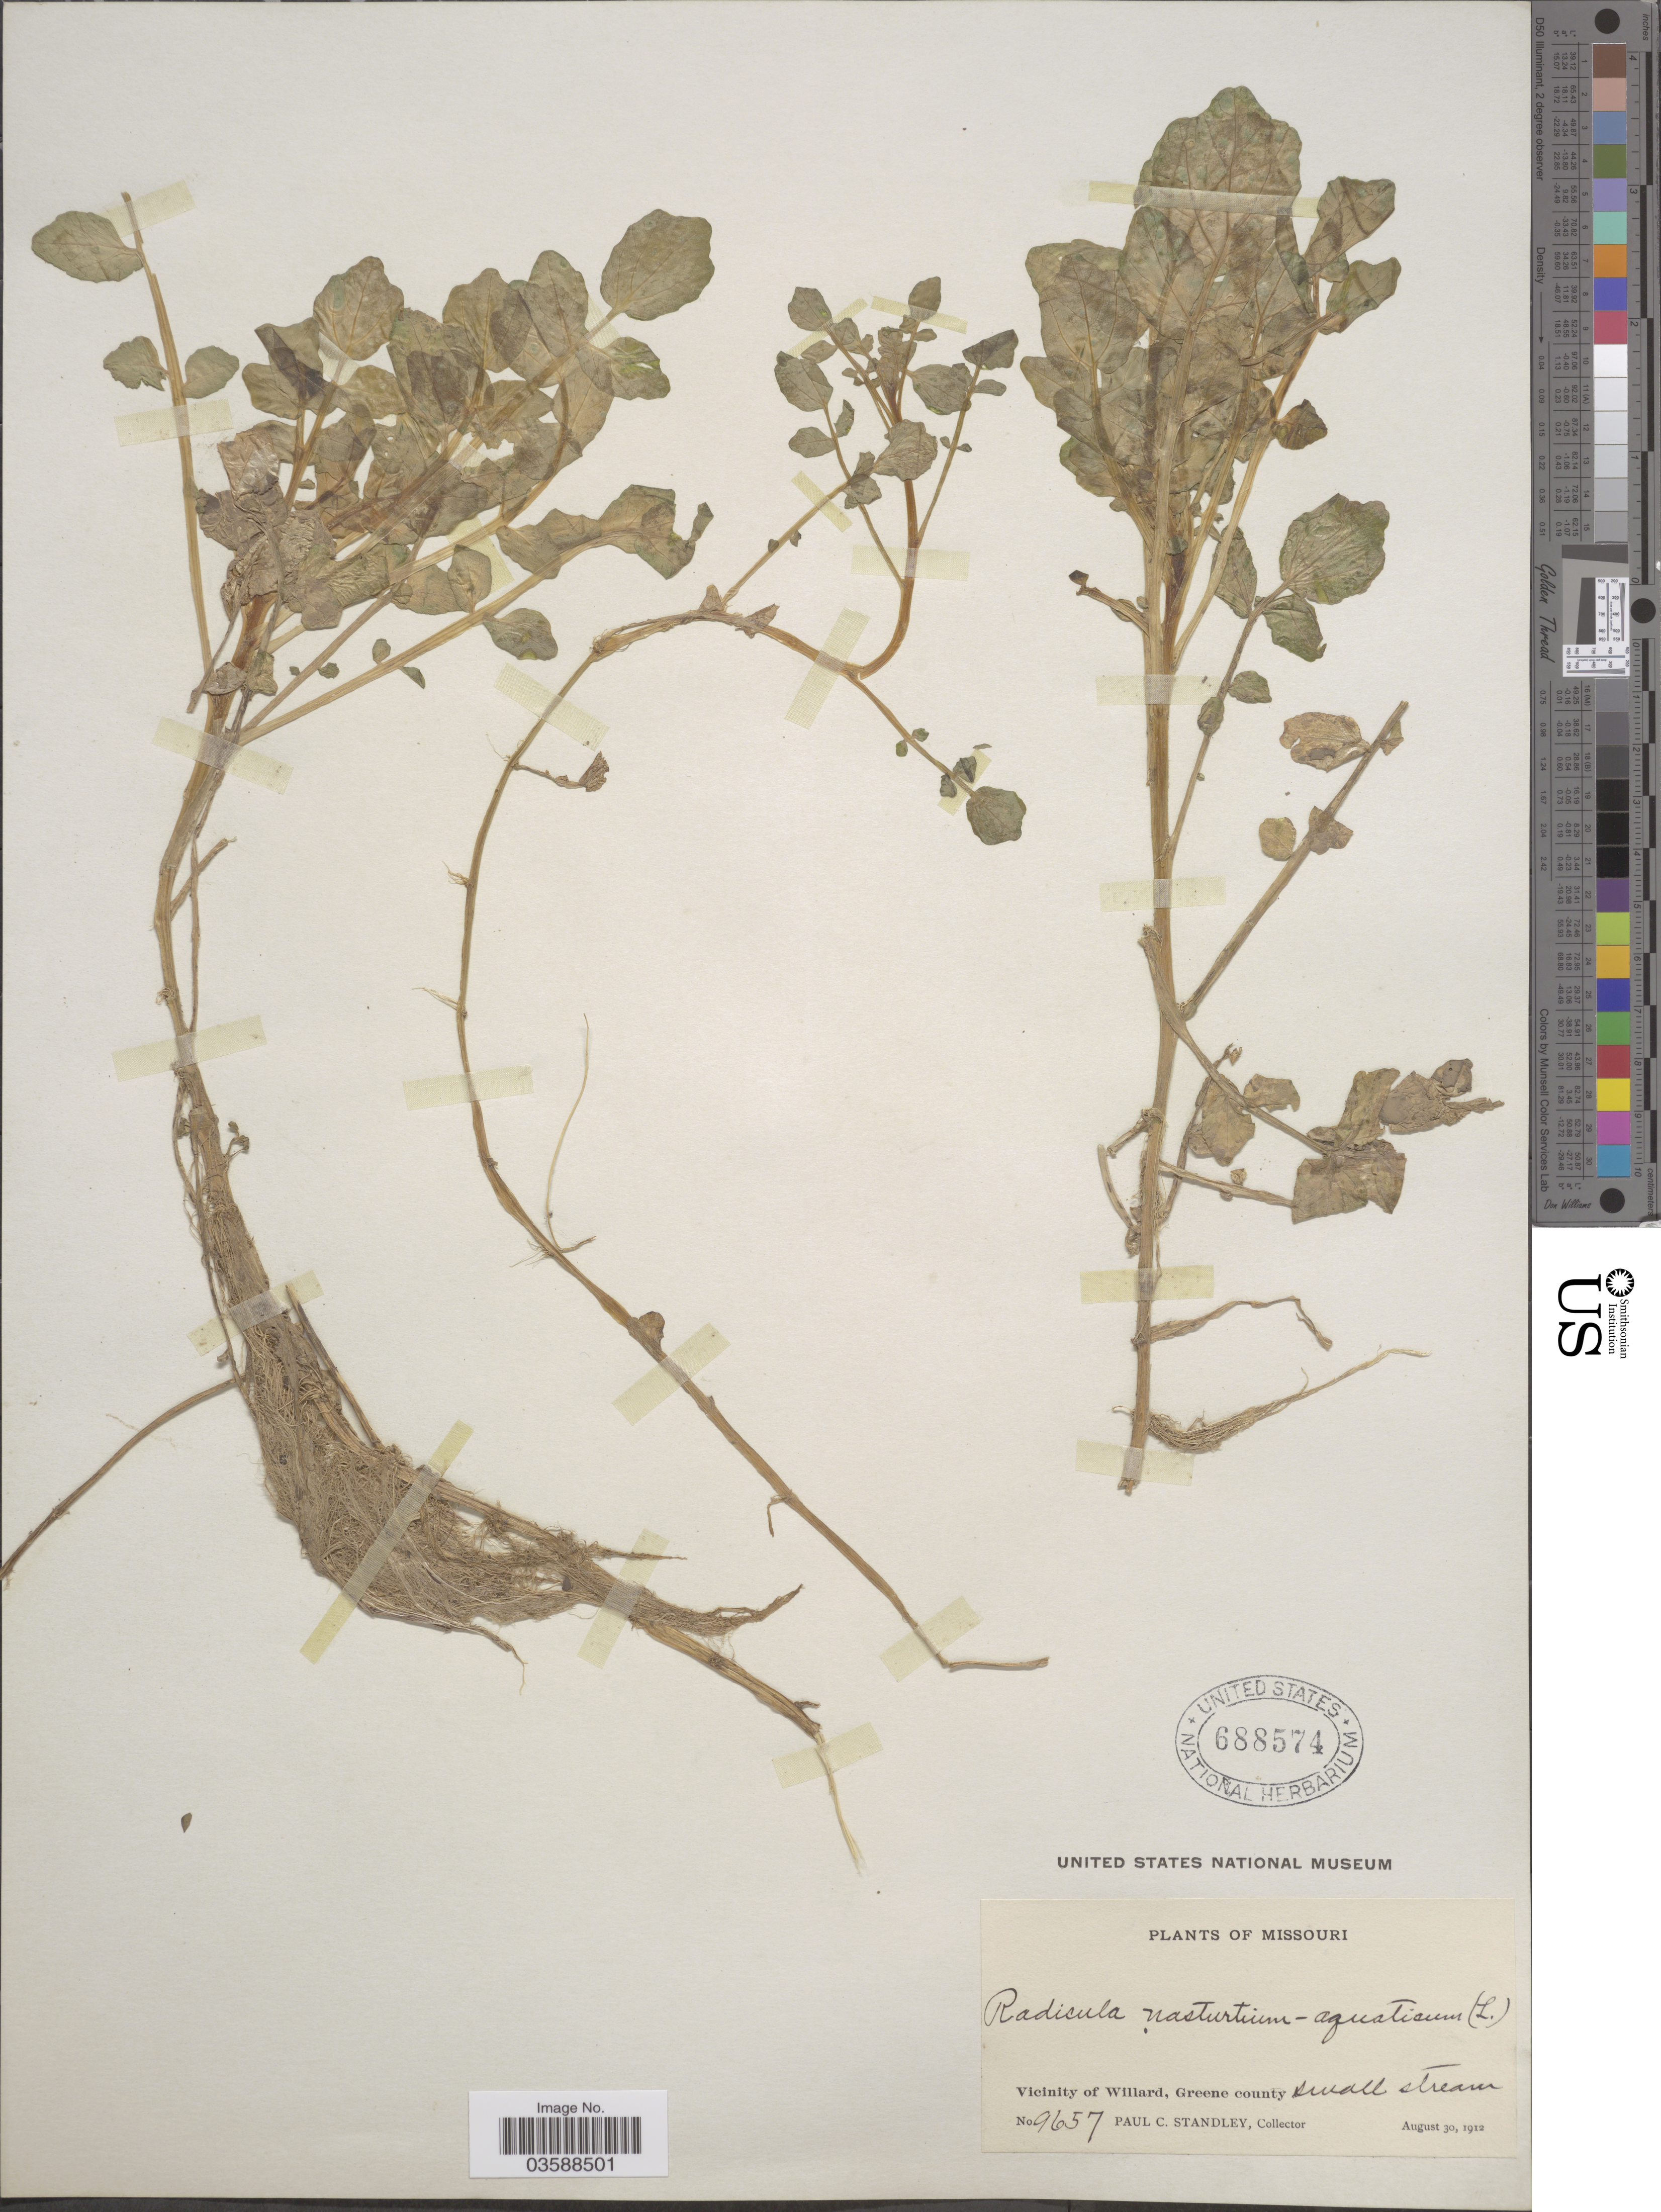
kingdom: Plantae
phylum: Tracheophyta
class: Magnoliopsida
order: Brassicales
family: Brassicaceae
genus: Nasturtium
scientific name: Nasturtium officinale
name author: R. Br.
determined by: Strong, M. T., (US), Smithsonian Institution - National Museum of Natural History (UNITED STATES)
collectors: P. C. Standley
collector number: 9657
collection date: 1912-08-30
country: United States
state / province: Missouri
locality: Vicinity of Willard, Green county.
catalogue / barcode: US 688574